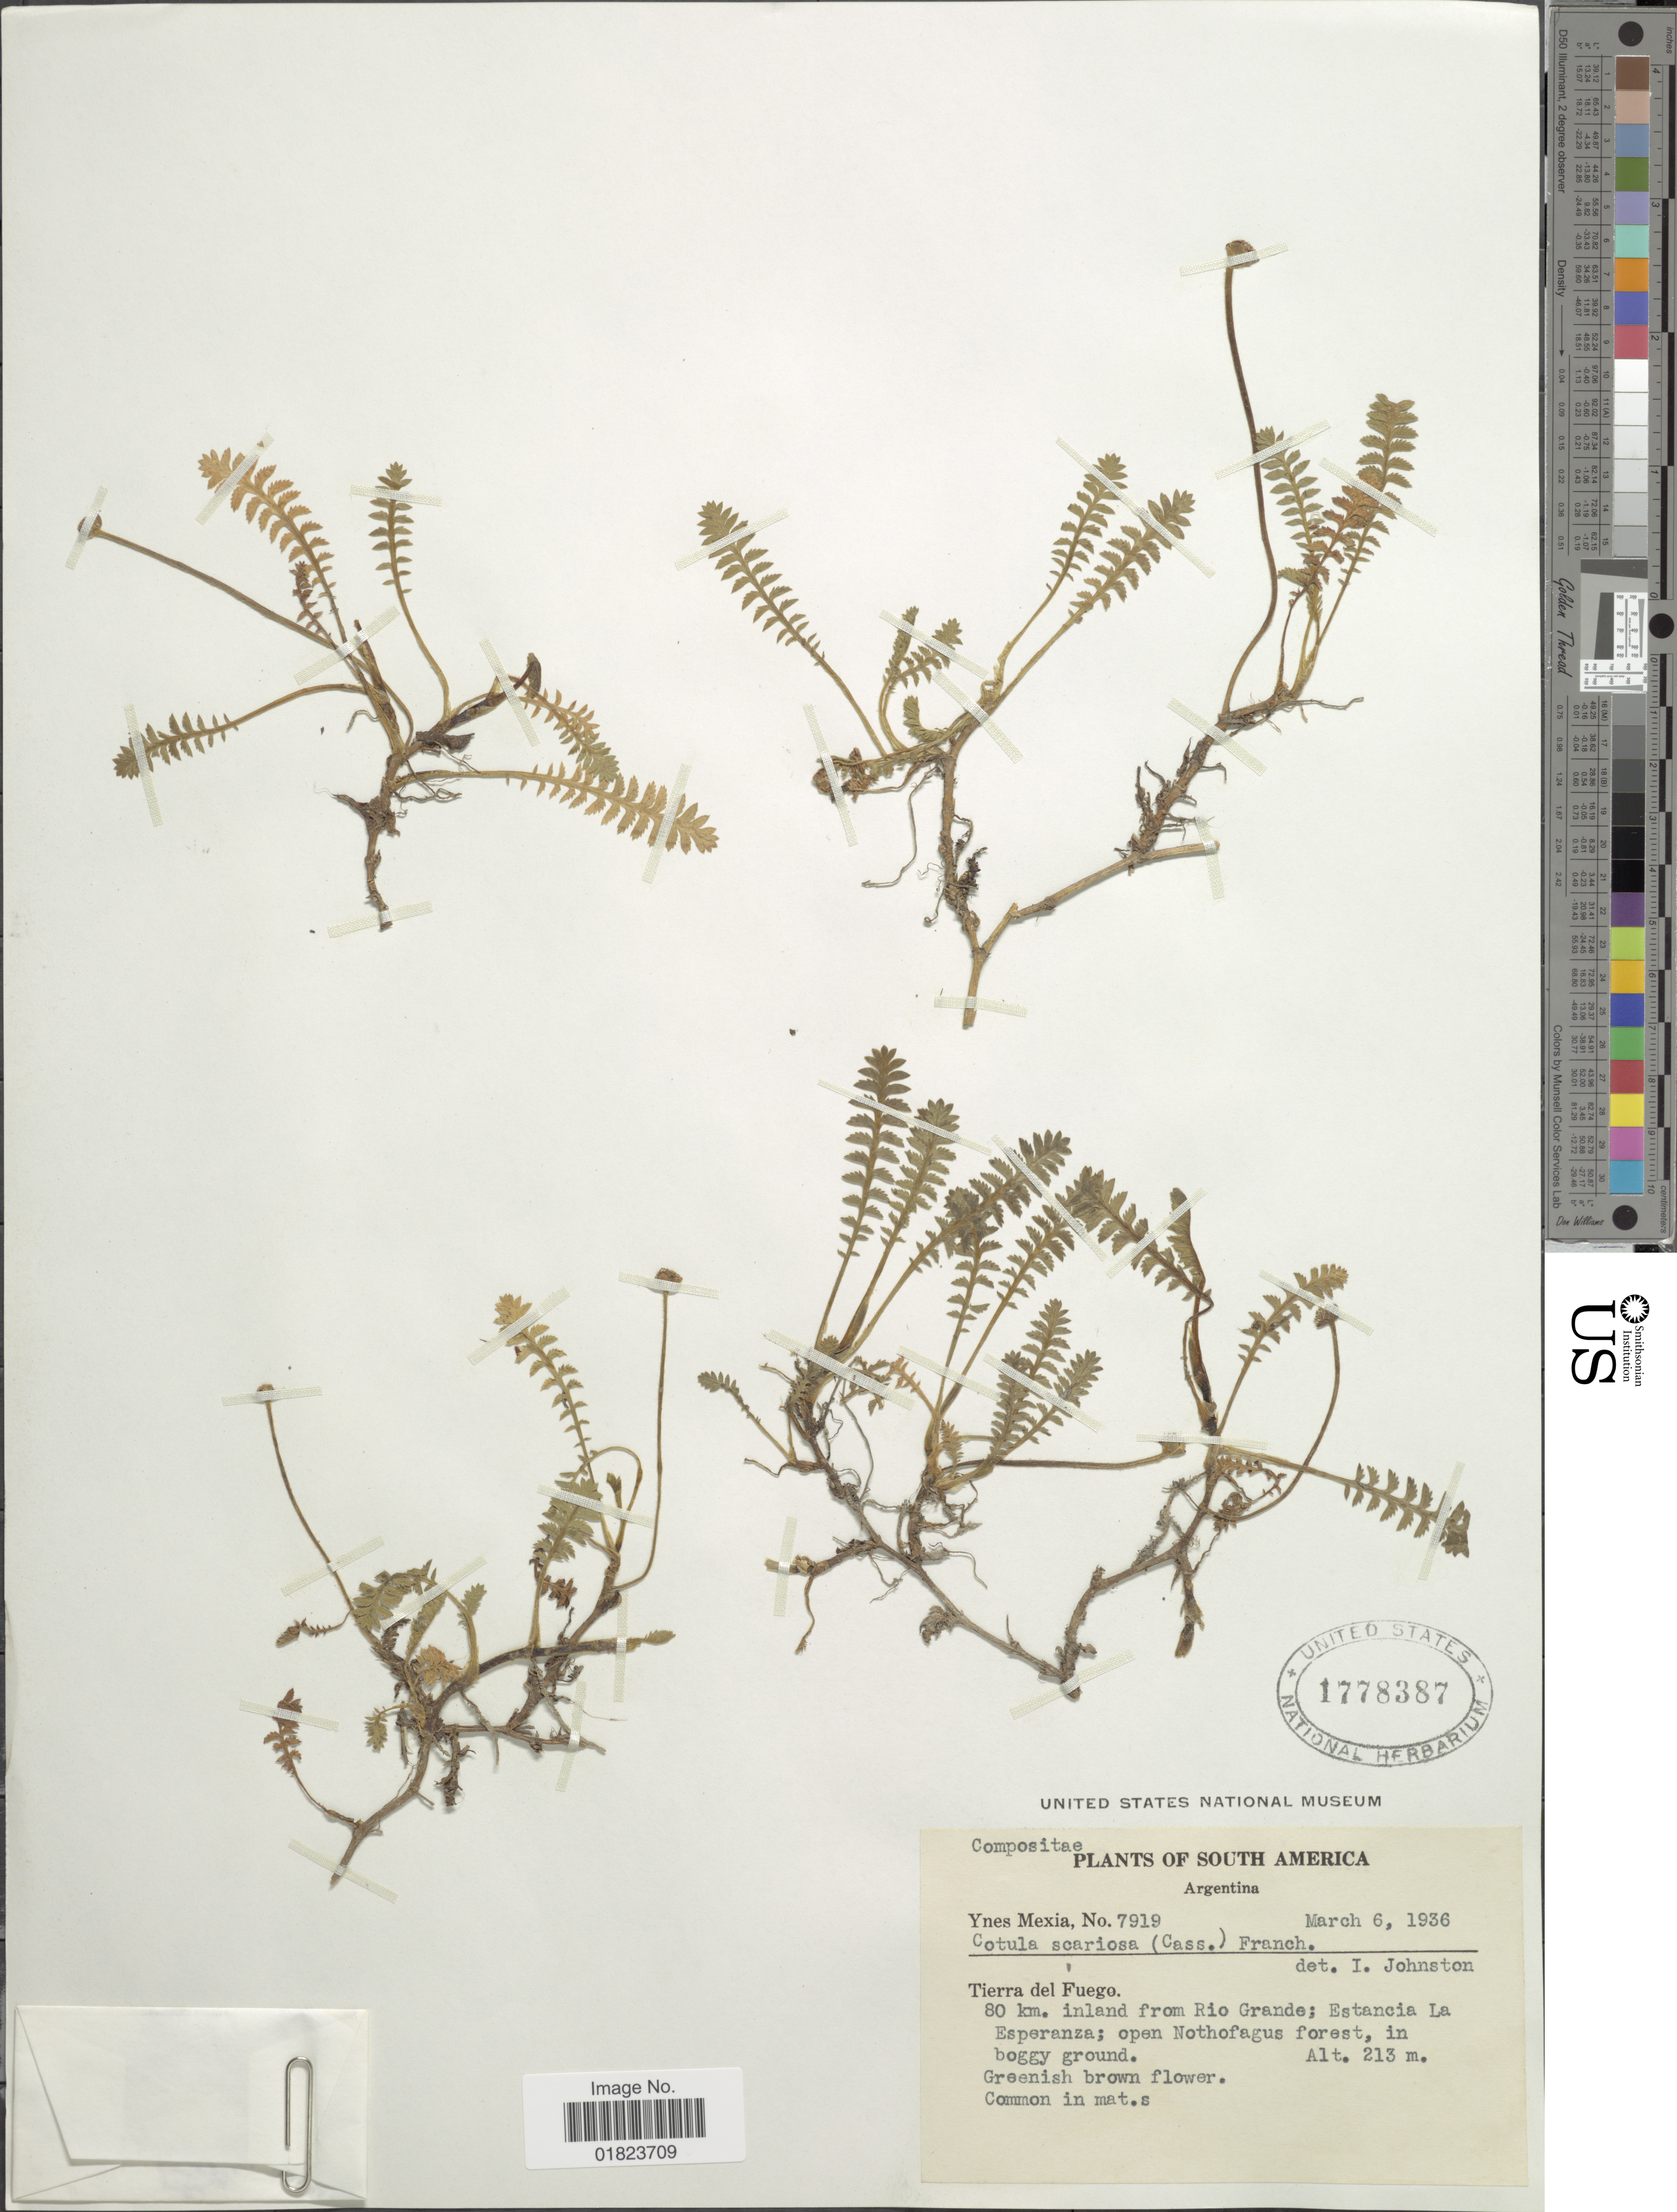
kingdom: Plantae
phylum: Tracheophyta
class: Magnoliopsida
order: Asterales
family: Asteraceae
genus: Cotula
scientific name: Cotula scariosa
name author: (Cass.) Franch.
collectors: Y. Mexia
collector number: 7919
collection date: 1936-03-06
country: Argentina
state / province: Tierra del Fuego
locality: South America, Argentina. Tierra del Fuego. 80 km. inland from Rio Grande; Estancia La Esperanza.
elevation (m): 213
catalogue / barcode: US 1778387